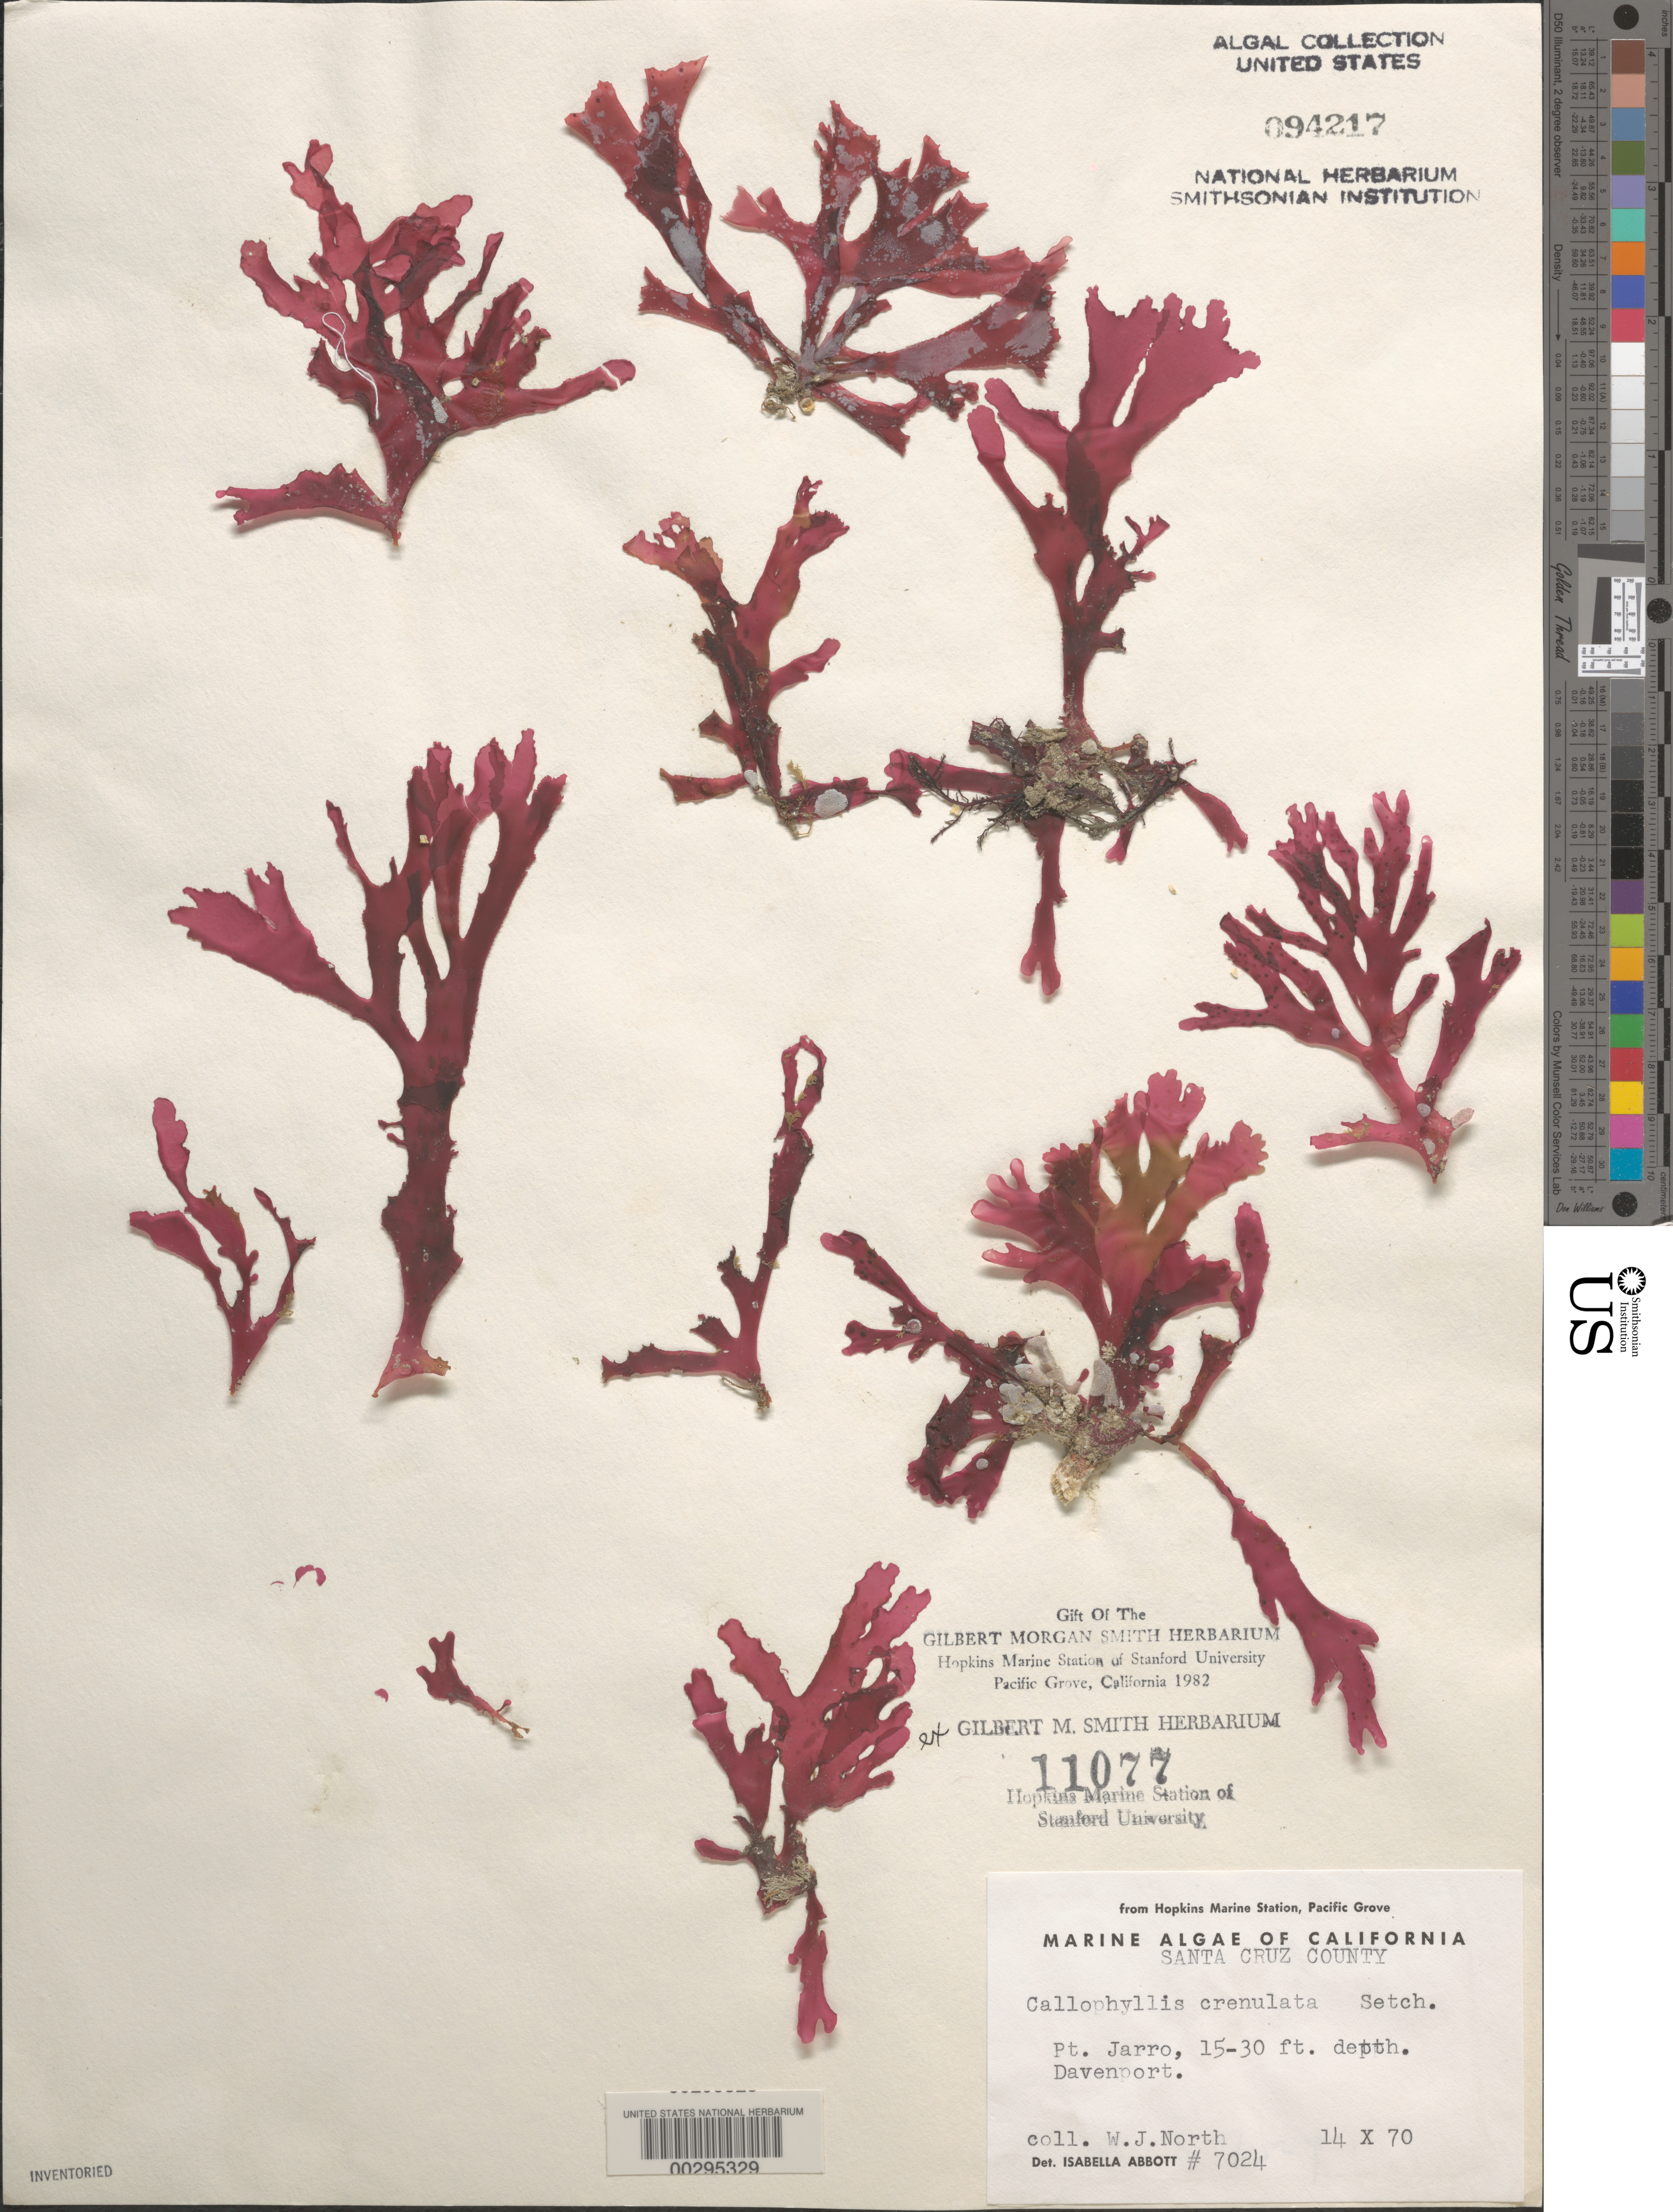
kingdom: Plantae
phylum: Rhodophyta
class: Florideophyceae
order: Gigartinales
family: Kallymeniaceae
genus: Callophyllis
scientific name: Callophyllis crenulata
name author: Setch.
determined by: Abbott, Isabella A.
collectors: W. North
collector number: IAA 7024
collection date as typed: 14 Oct 1970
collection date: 1970-10-14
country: United States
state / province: California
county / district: Santa Cruz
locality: El Jarro Point (Point Jarro), Davenport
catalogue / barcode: US 94217